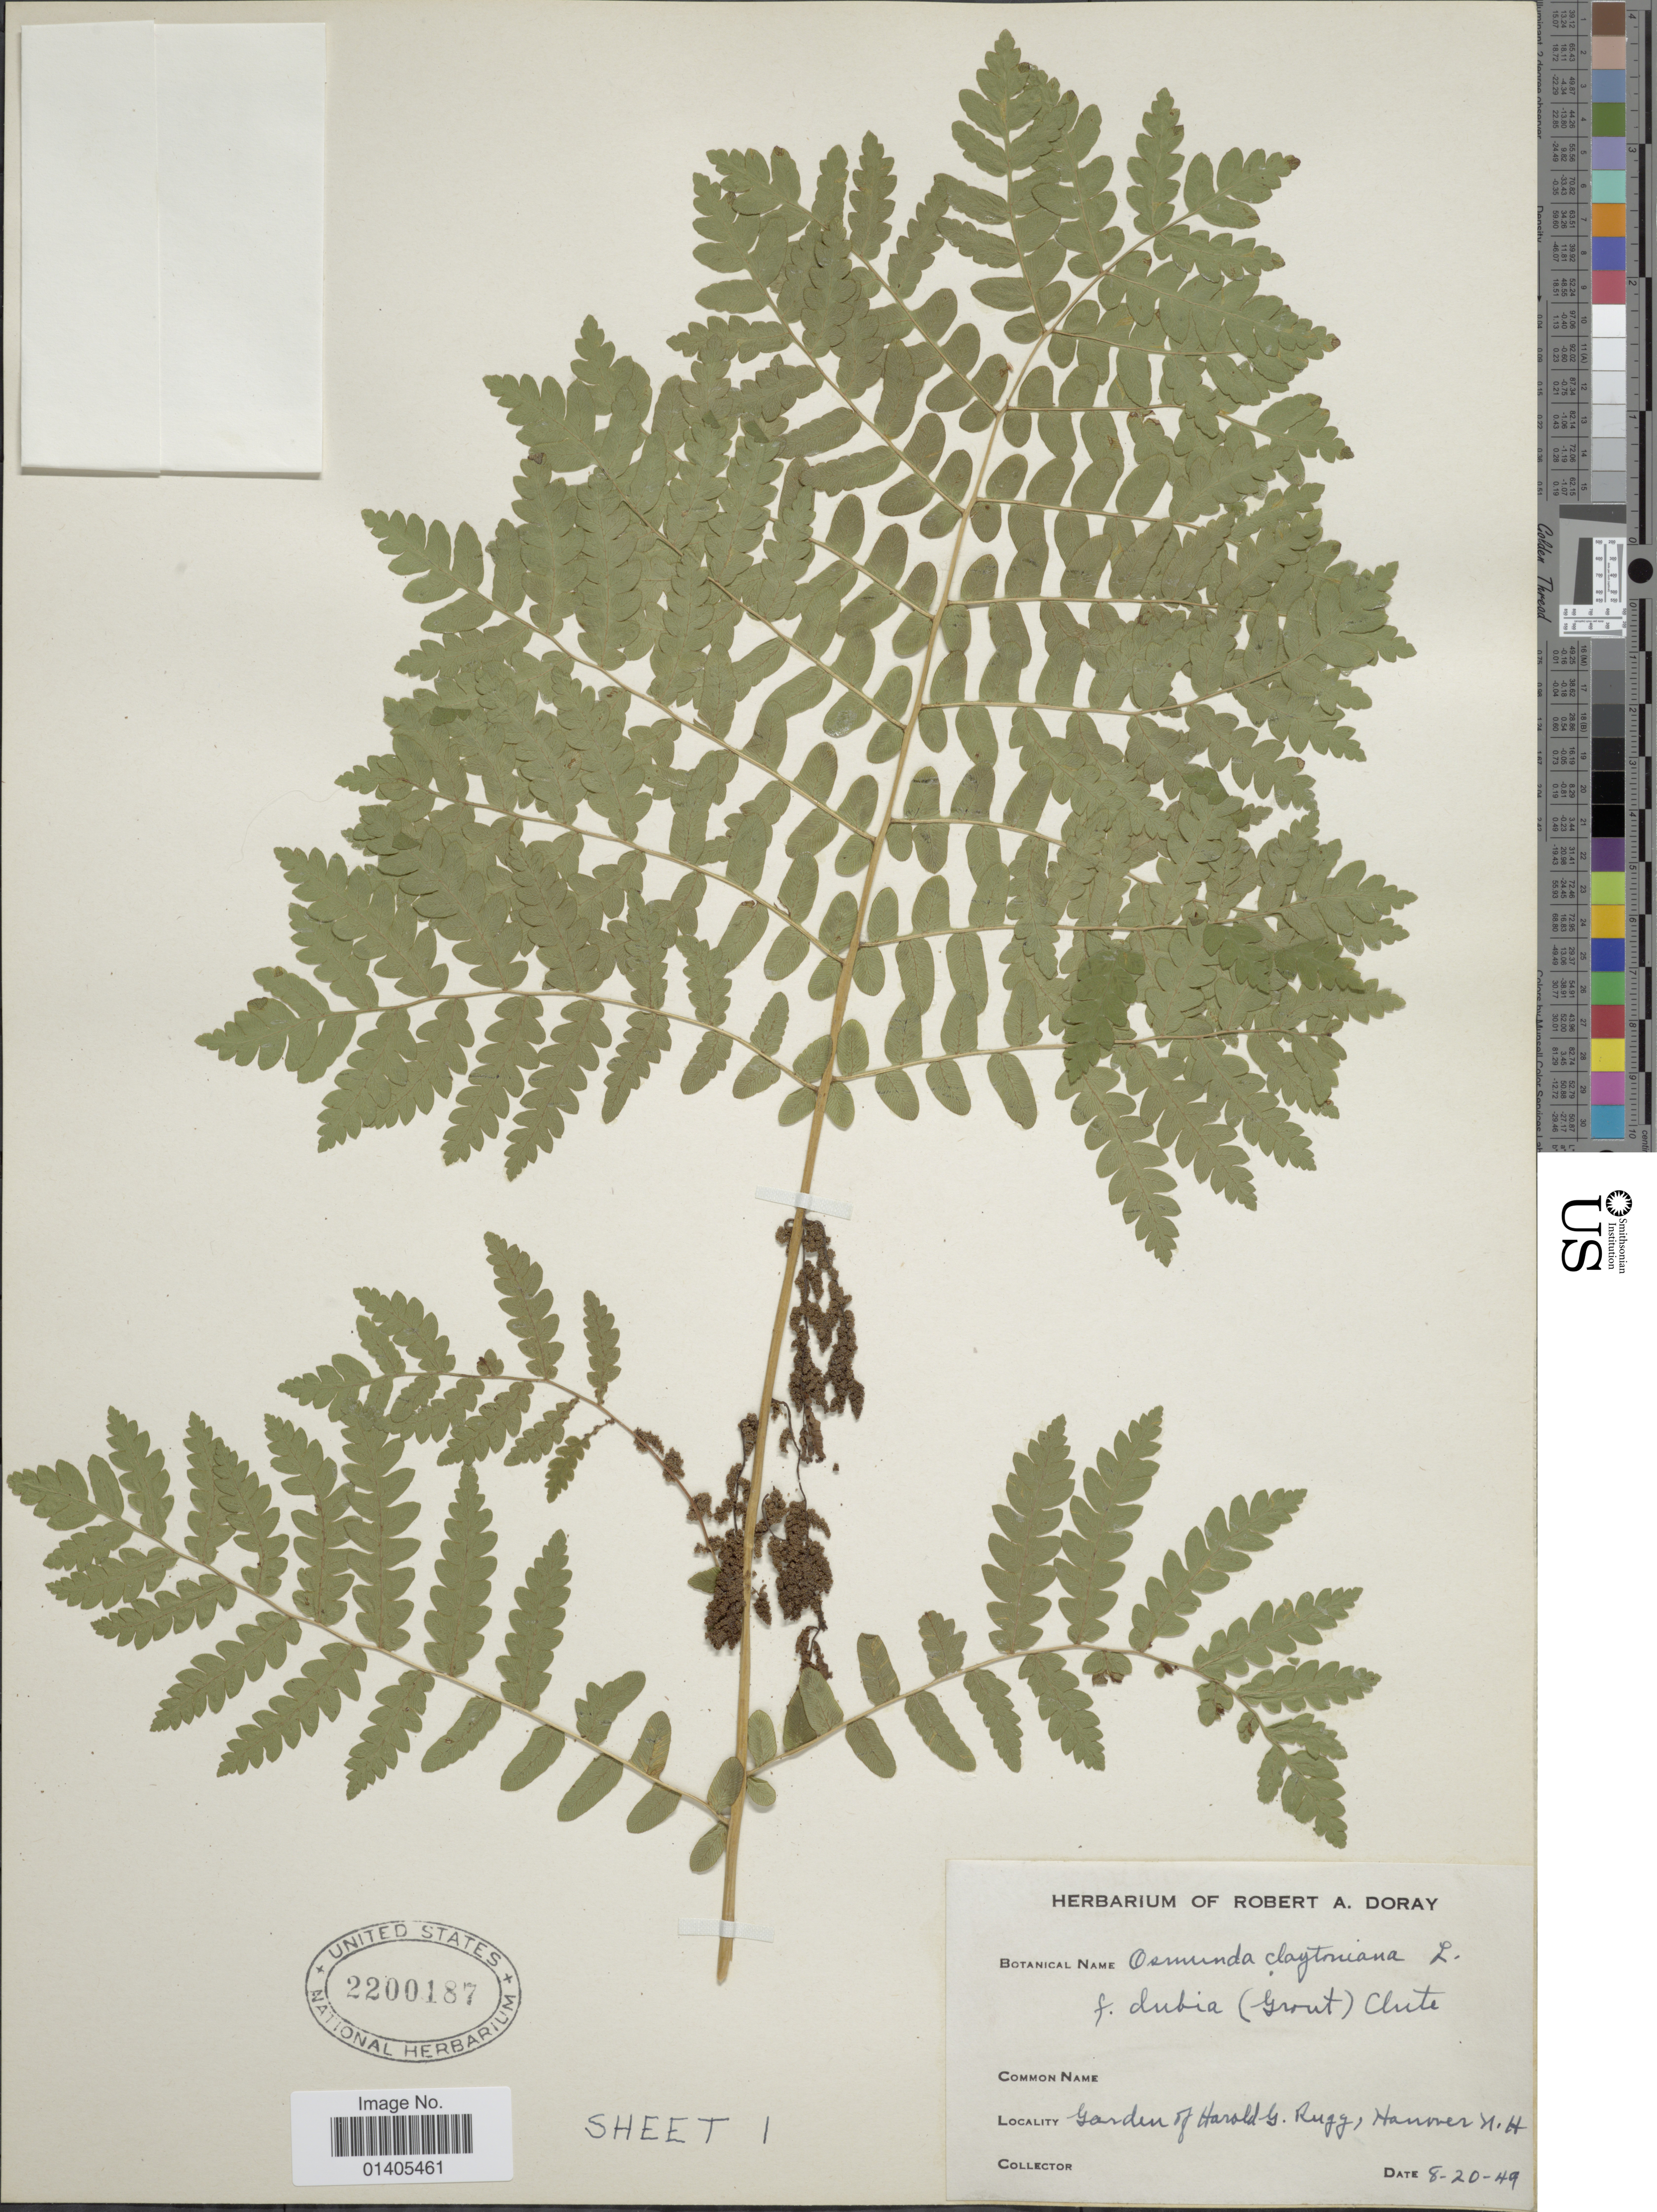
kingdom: Plantae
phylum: Tracheophyta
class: Polypodiopsida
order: Osmundales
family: Osmundaceae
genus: Osmunda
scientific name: Osmunda claytoniana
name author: (L.) Tagawa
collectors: ex herb. Robert A. Doray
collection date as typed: Transcribed d/m/y: 20/8/49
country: United States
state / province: New Hampshire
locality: Garden of harold G Rugg, Hannover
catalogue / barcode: US 2200187